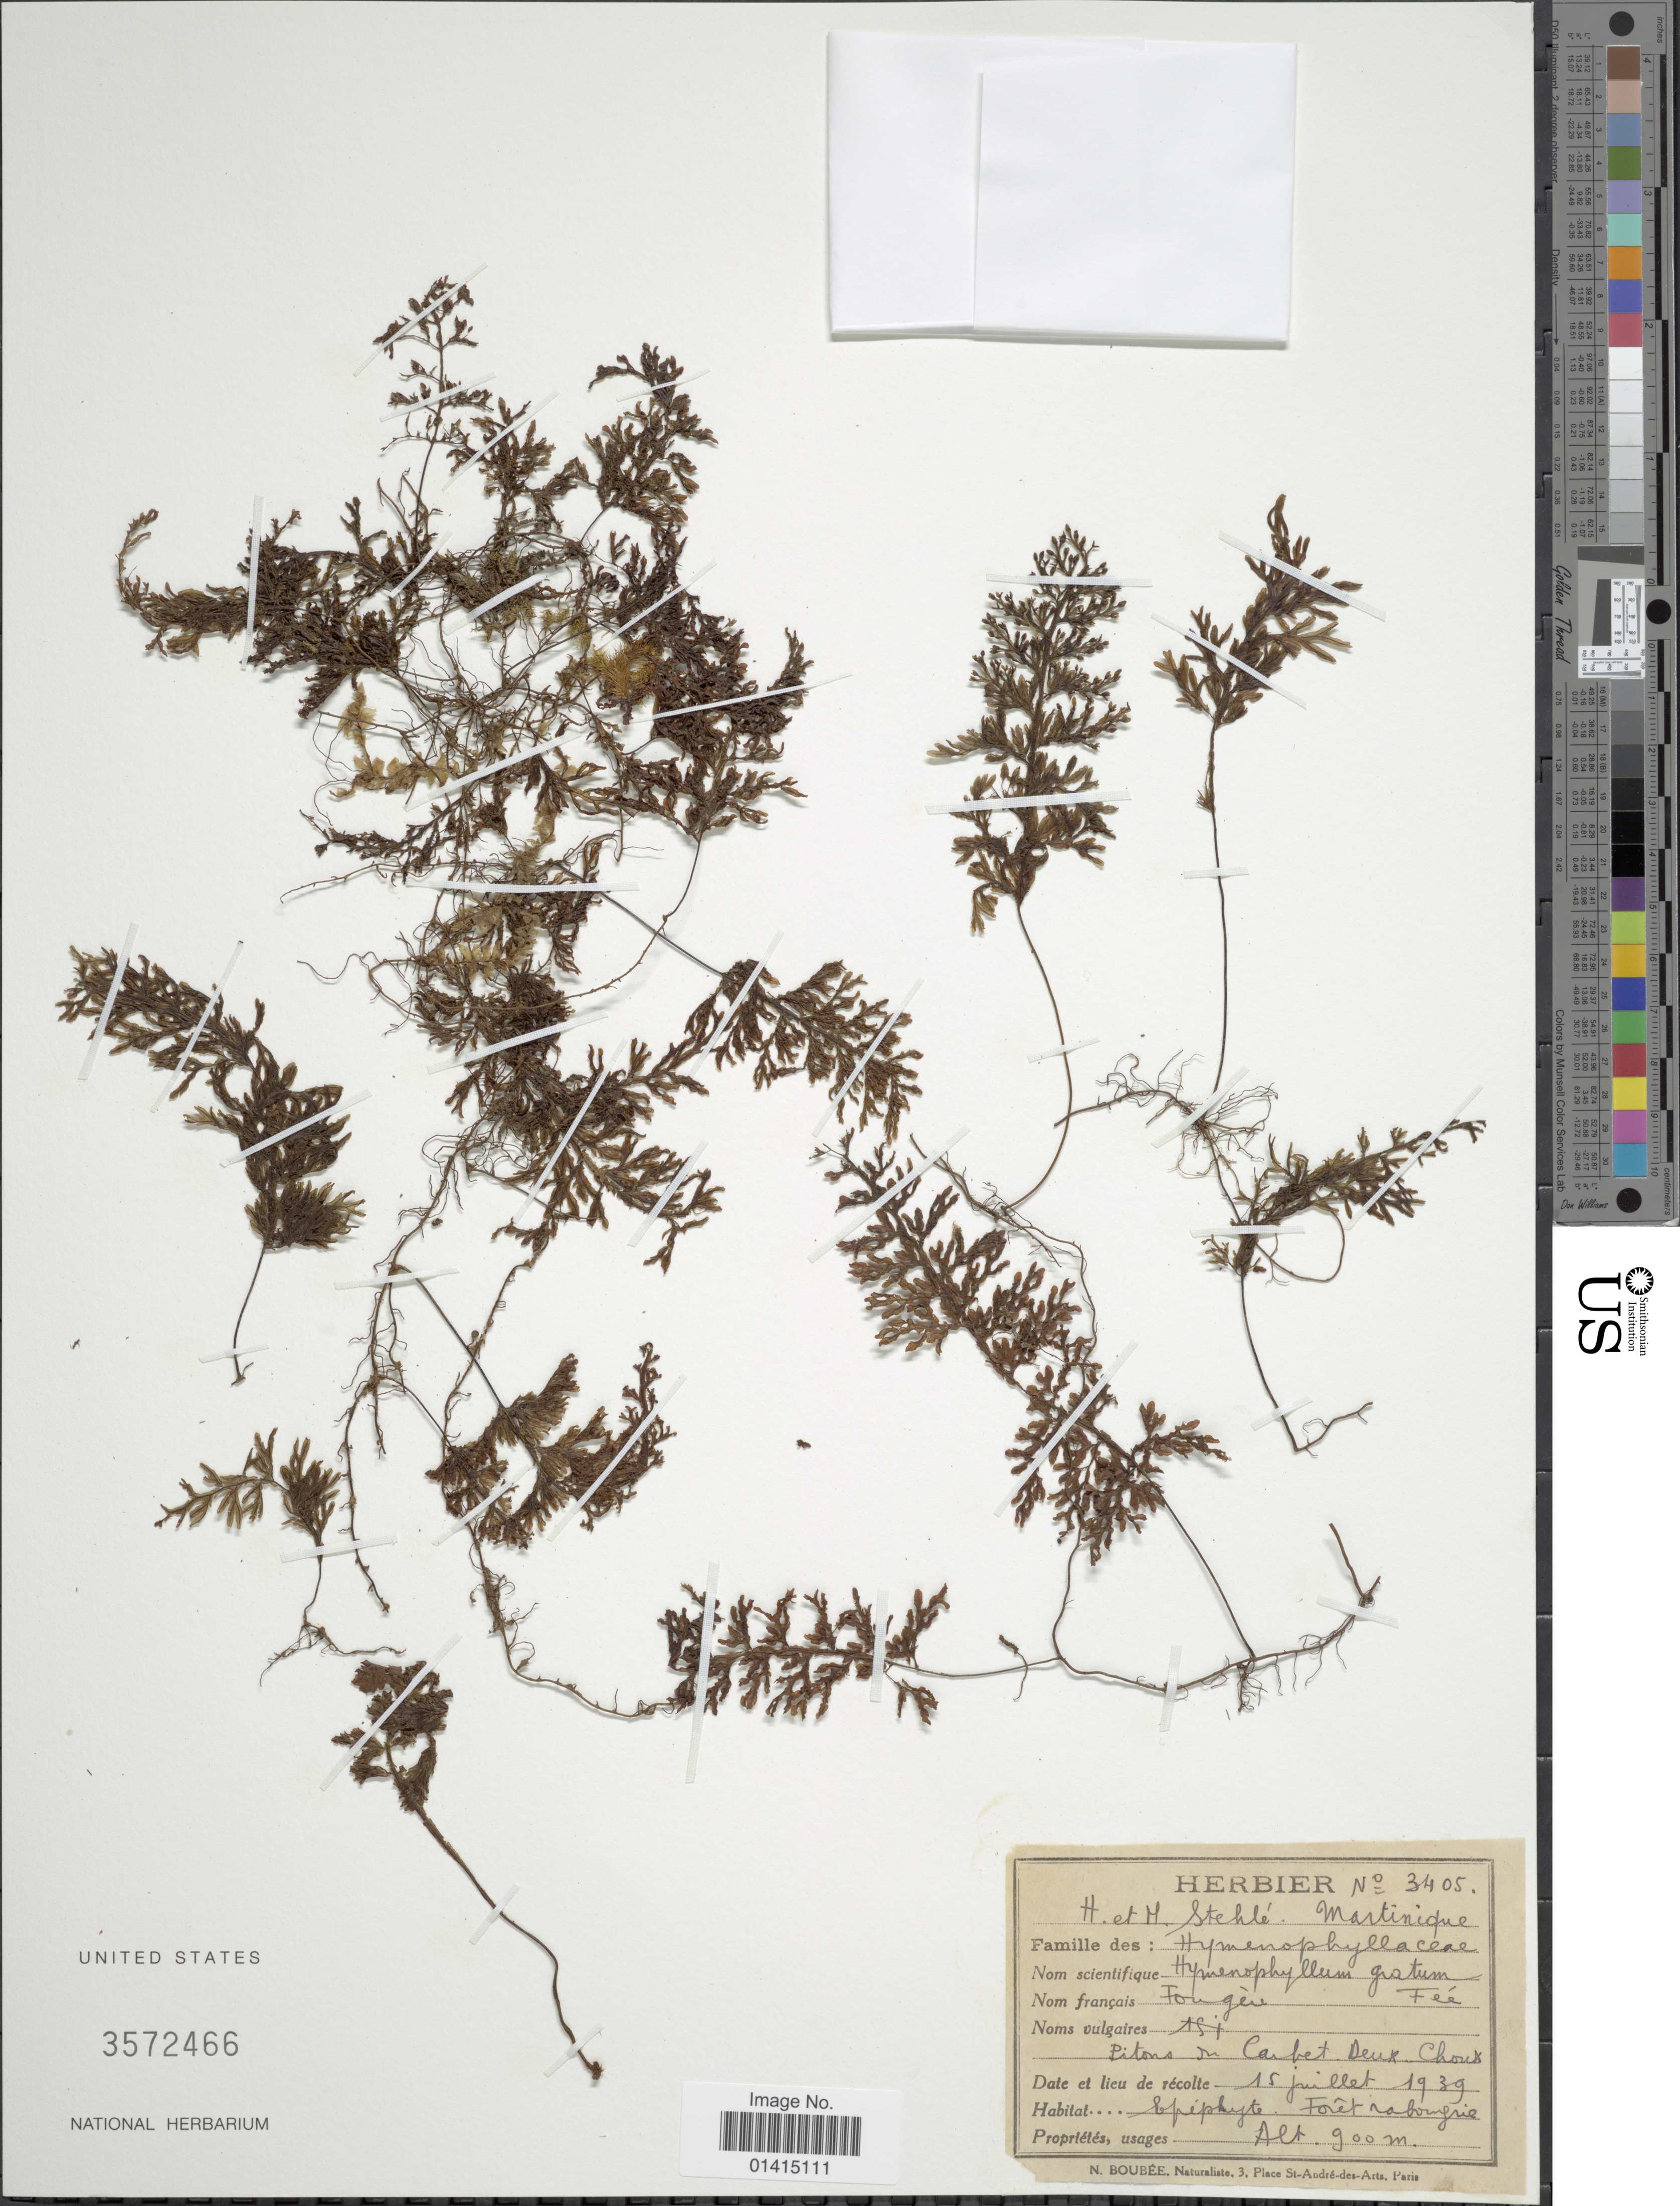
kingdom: Plantae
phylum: Tracheophyta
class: Polypodiopsida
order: Hymenophyllales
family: Hymenophyllaceae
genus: Hymenophyllum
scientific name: Hymenophyllum hirsutum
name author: (L.) Sw.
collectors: H. Stehlé & M. Stehlé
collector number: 3405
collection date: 1939-07-15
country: Martinique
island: Martinique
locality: Pitons du Carbet Deux Choux.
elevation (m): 900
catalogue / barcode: US 3572466